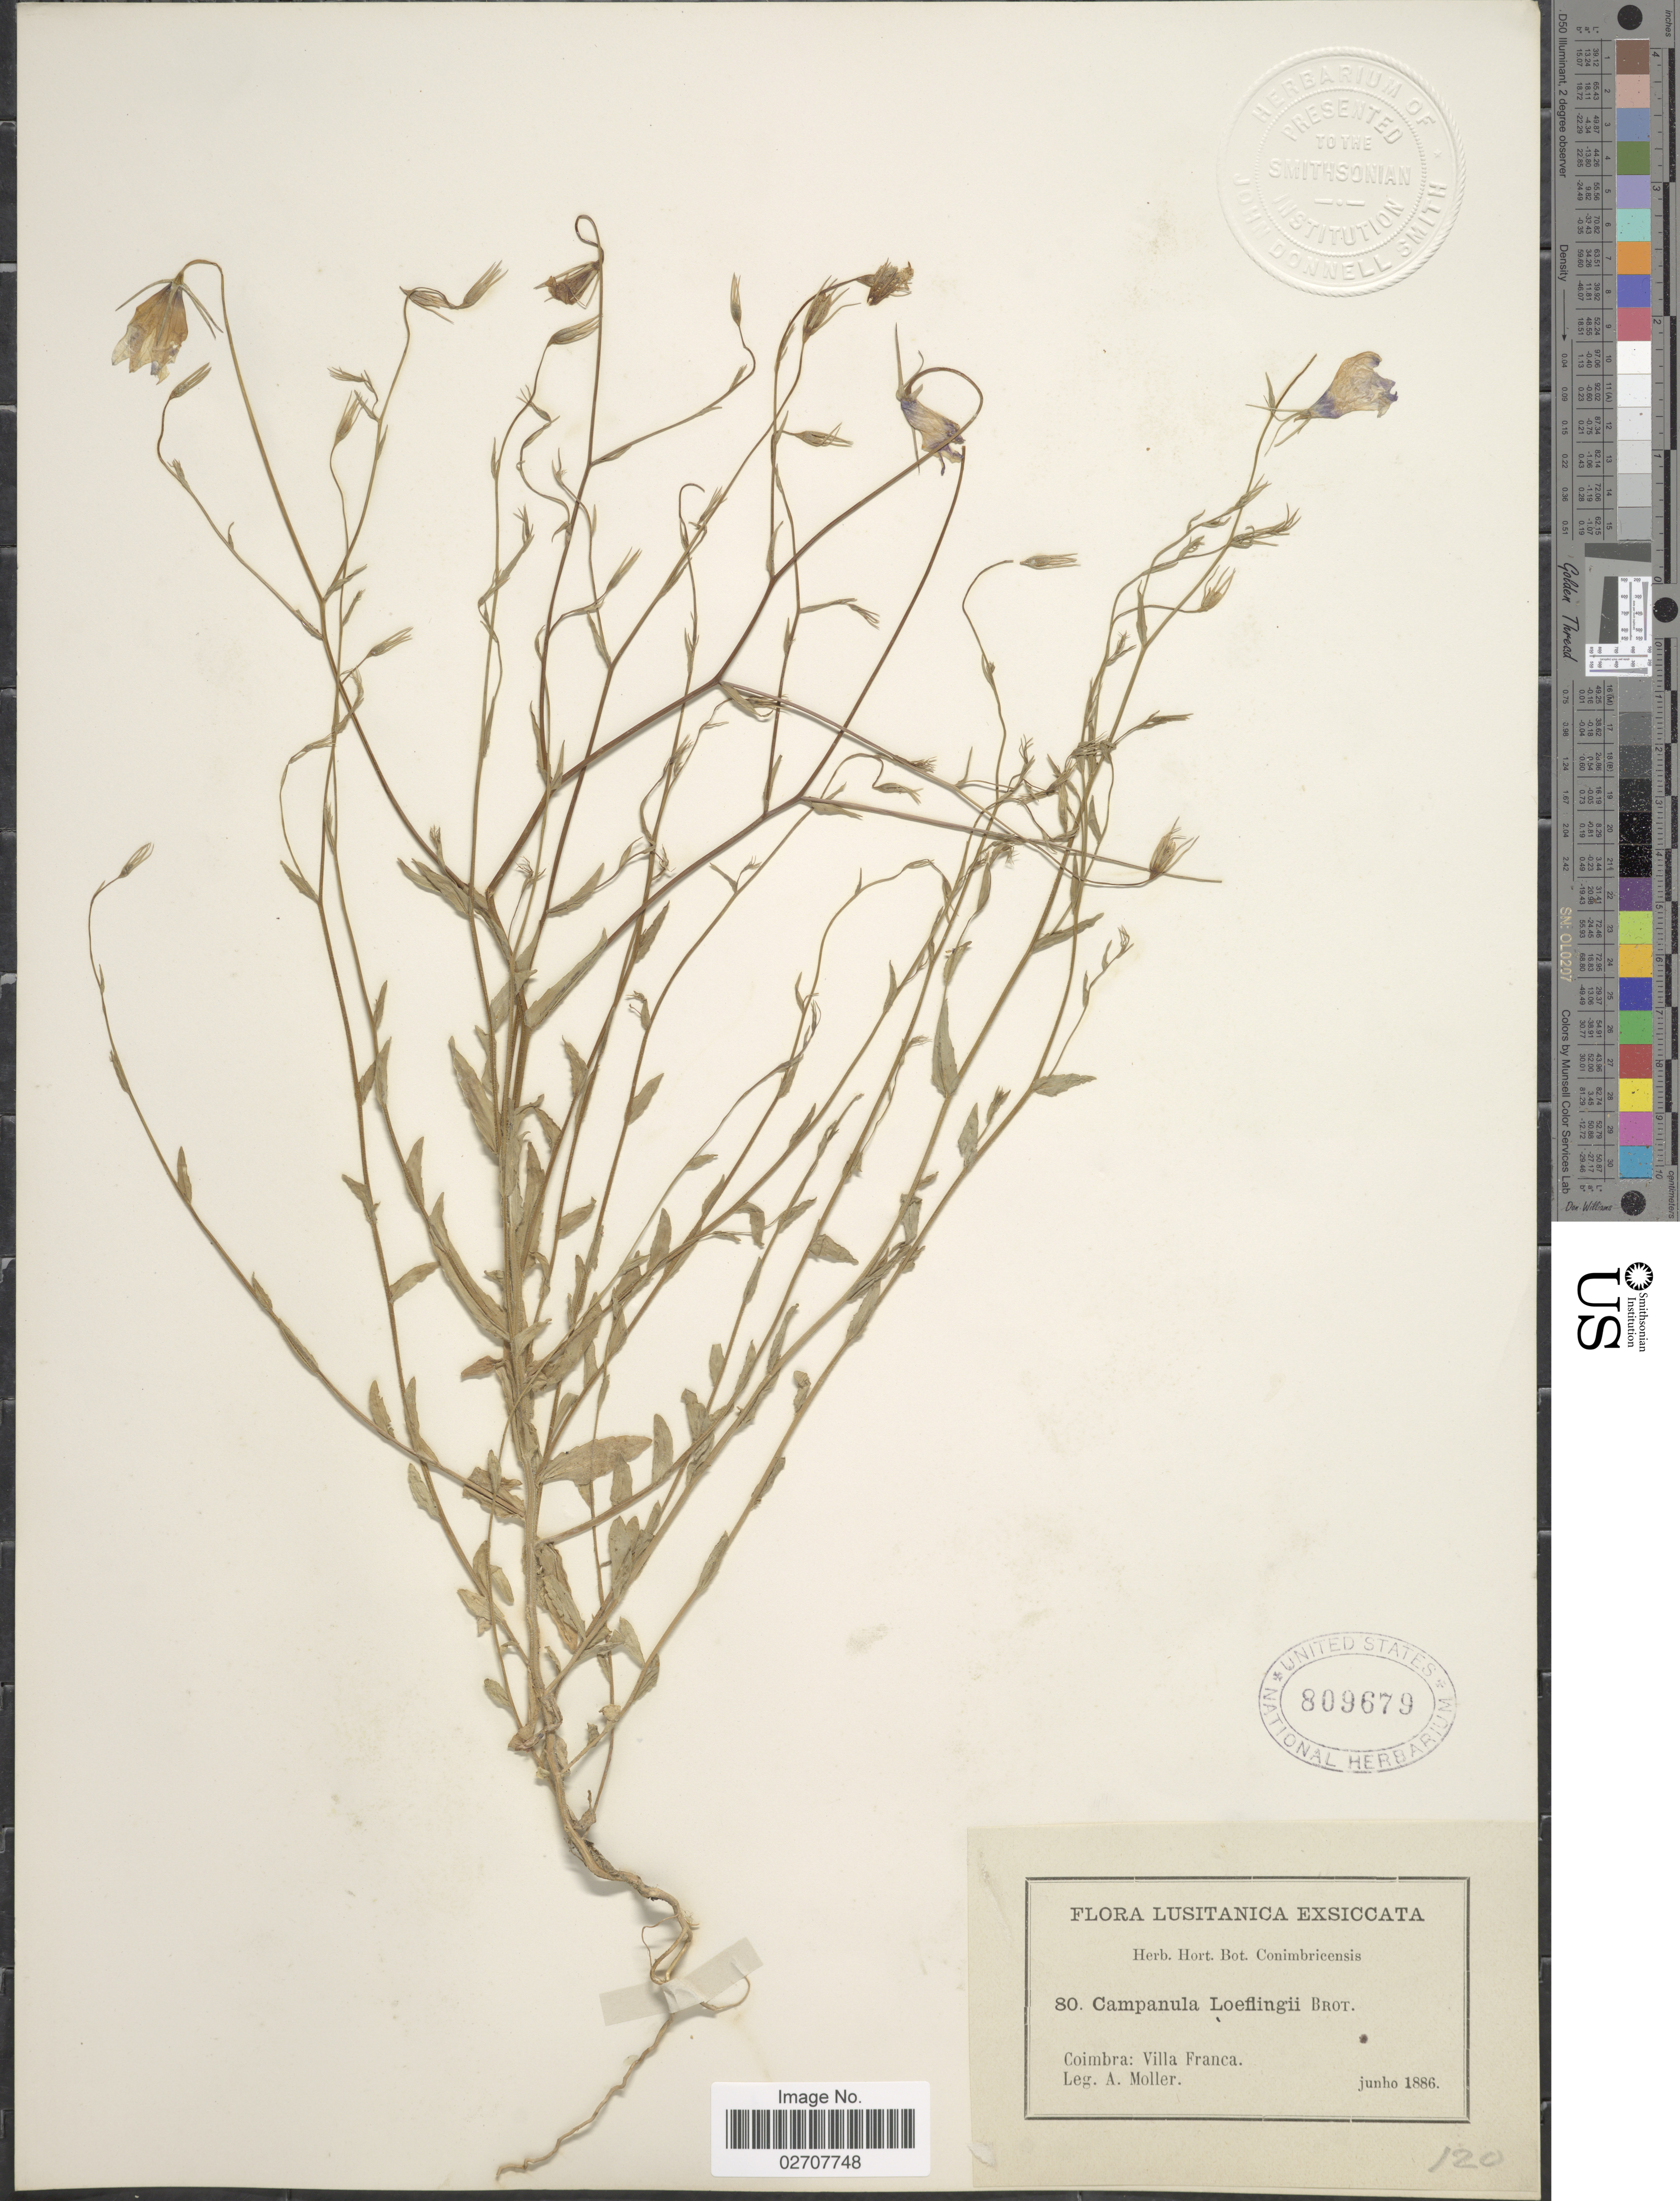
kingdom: Plantae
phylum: Tracheophyta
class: Magnoliopsida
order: Asterales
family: Campanulaceae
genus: Campanula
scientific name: Campanula loeflingii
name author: Brot.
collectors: A. Moller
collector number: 80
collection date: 1886-06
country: Portugal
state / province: Coimbra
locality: Lusitanica. Villa Franca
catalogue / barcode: US 809679